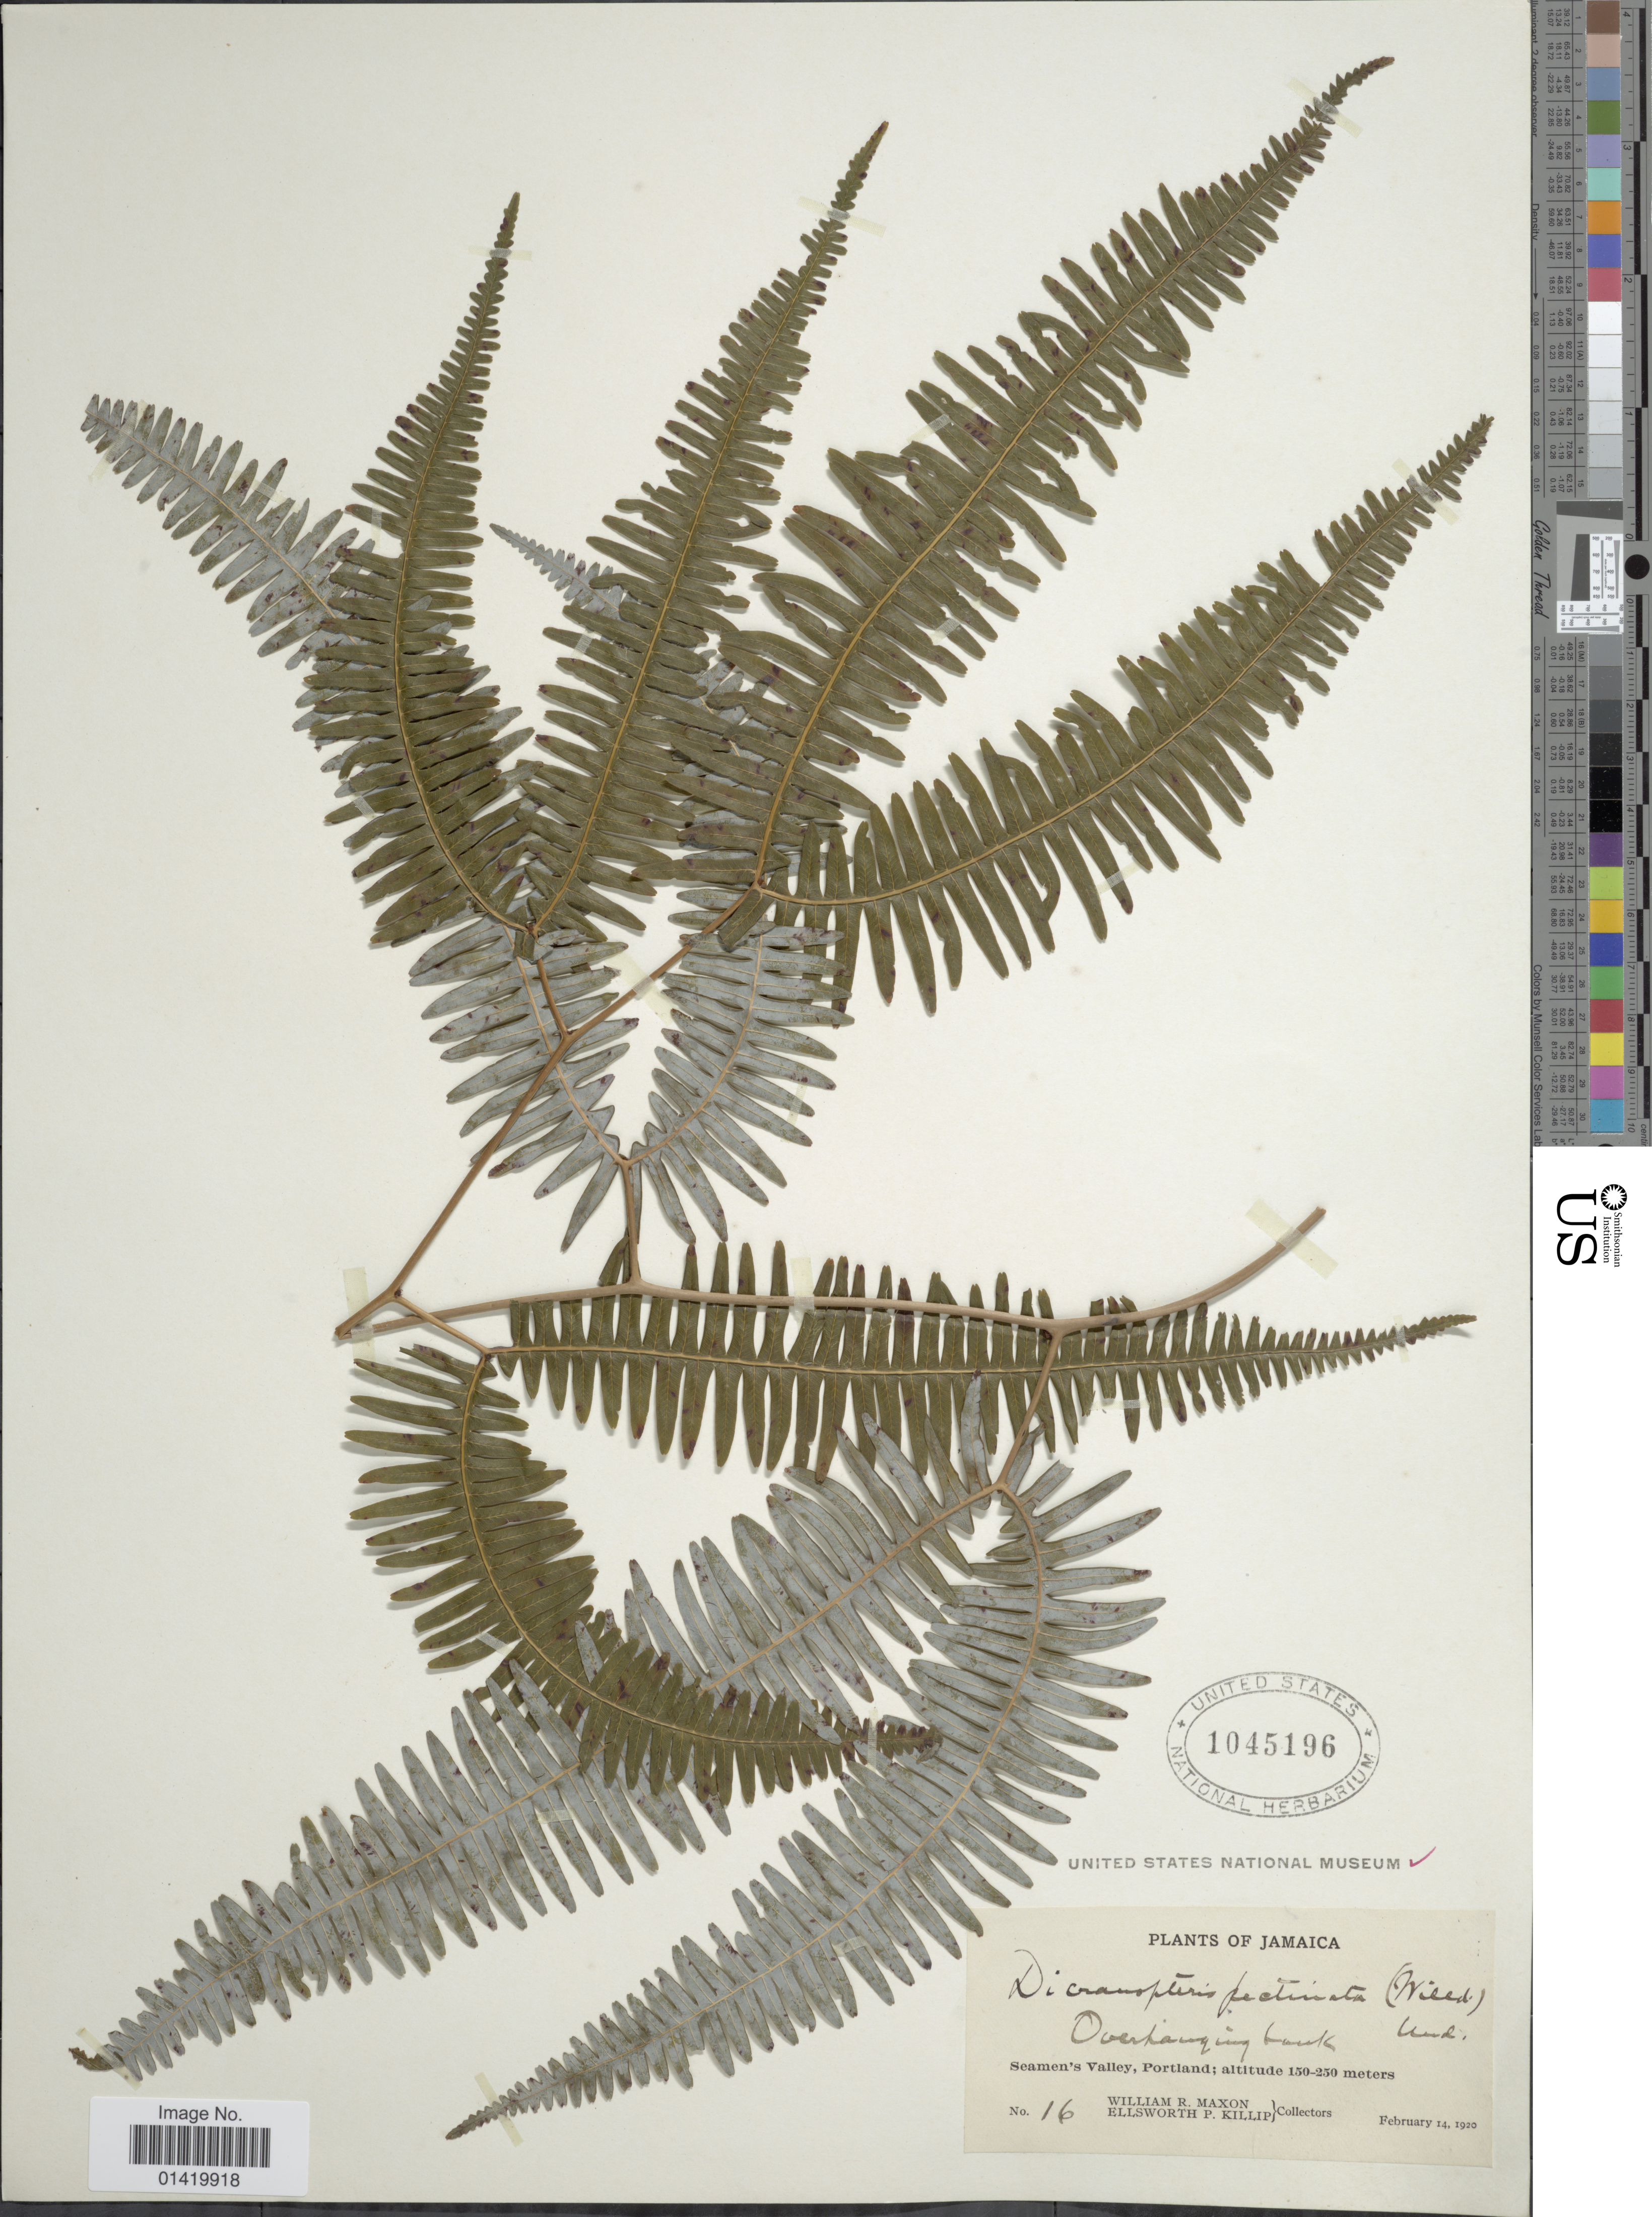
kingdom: Plantae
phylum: Tracheophyta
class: Polypodiopsida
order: Gleicheniales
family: Gleicheniaceae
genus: Gleichenella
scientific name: Gleichenella pectinata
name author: (Willd.) Ching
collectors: W. R. Maxon & E. P. Killip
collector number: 16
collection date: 1920-02-14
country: Jamaica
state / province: Portland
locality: Seamen's Valley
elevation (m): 150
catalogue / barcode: US 1045196